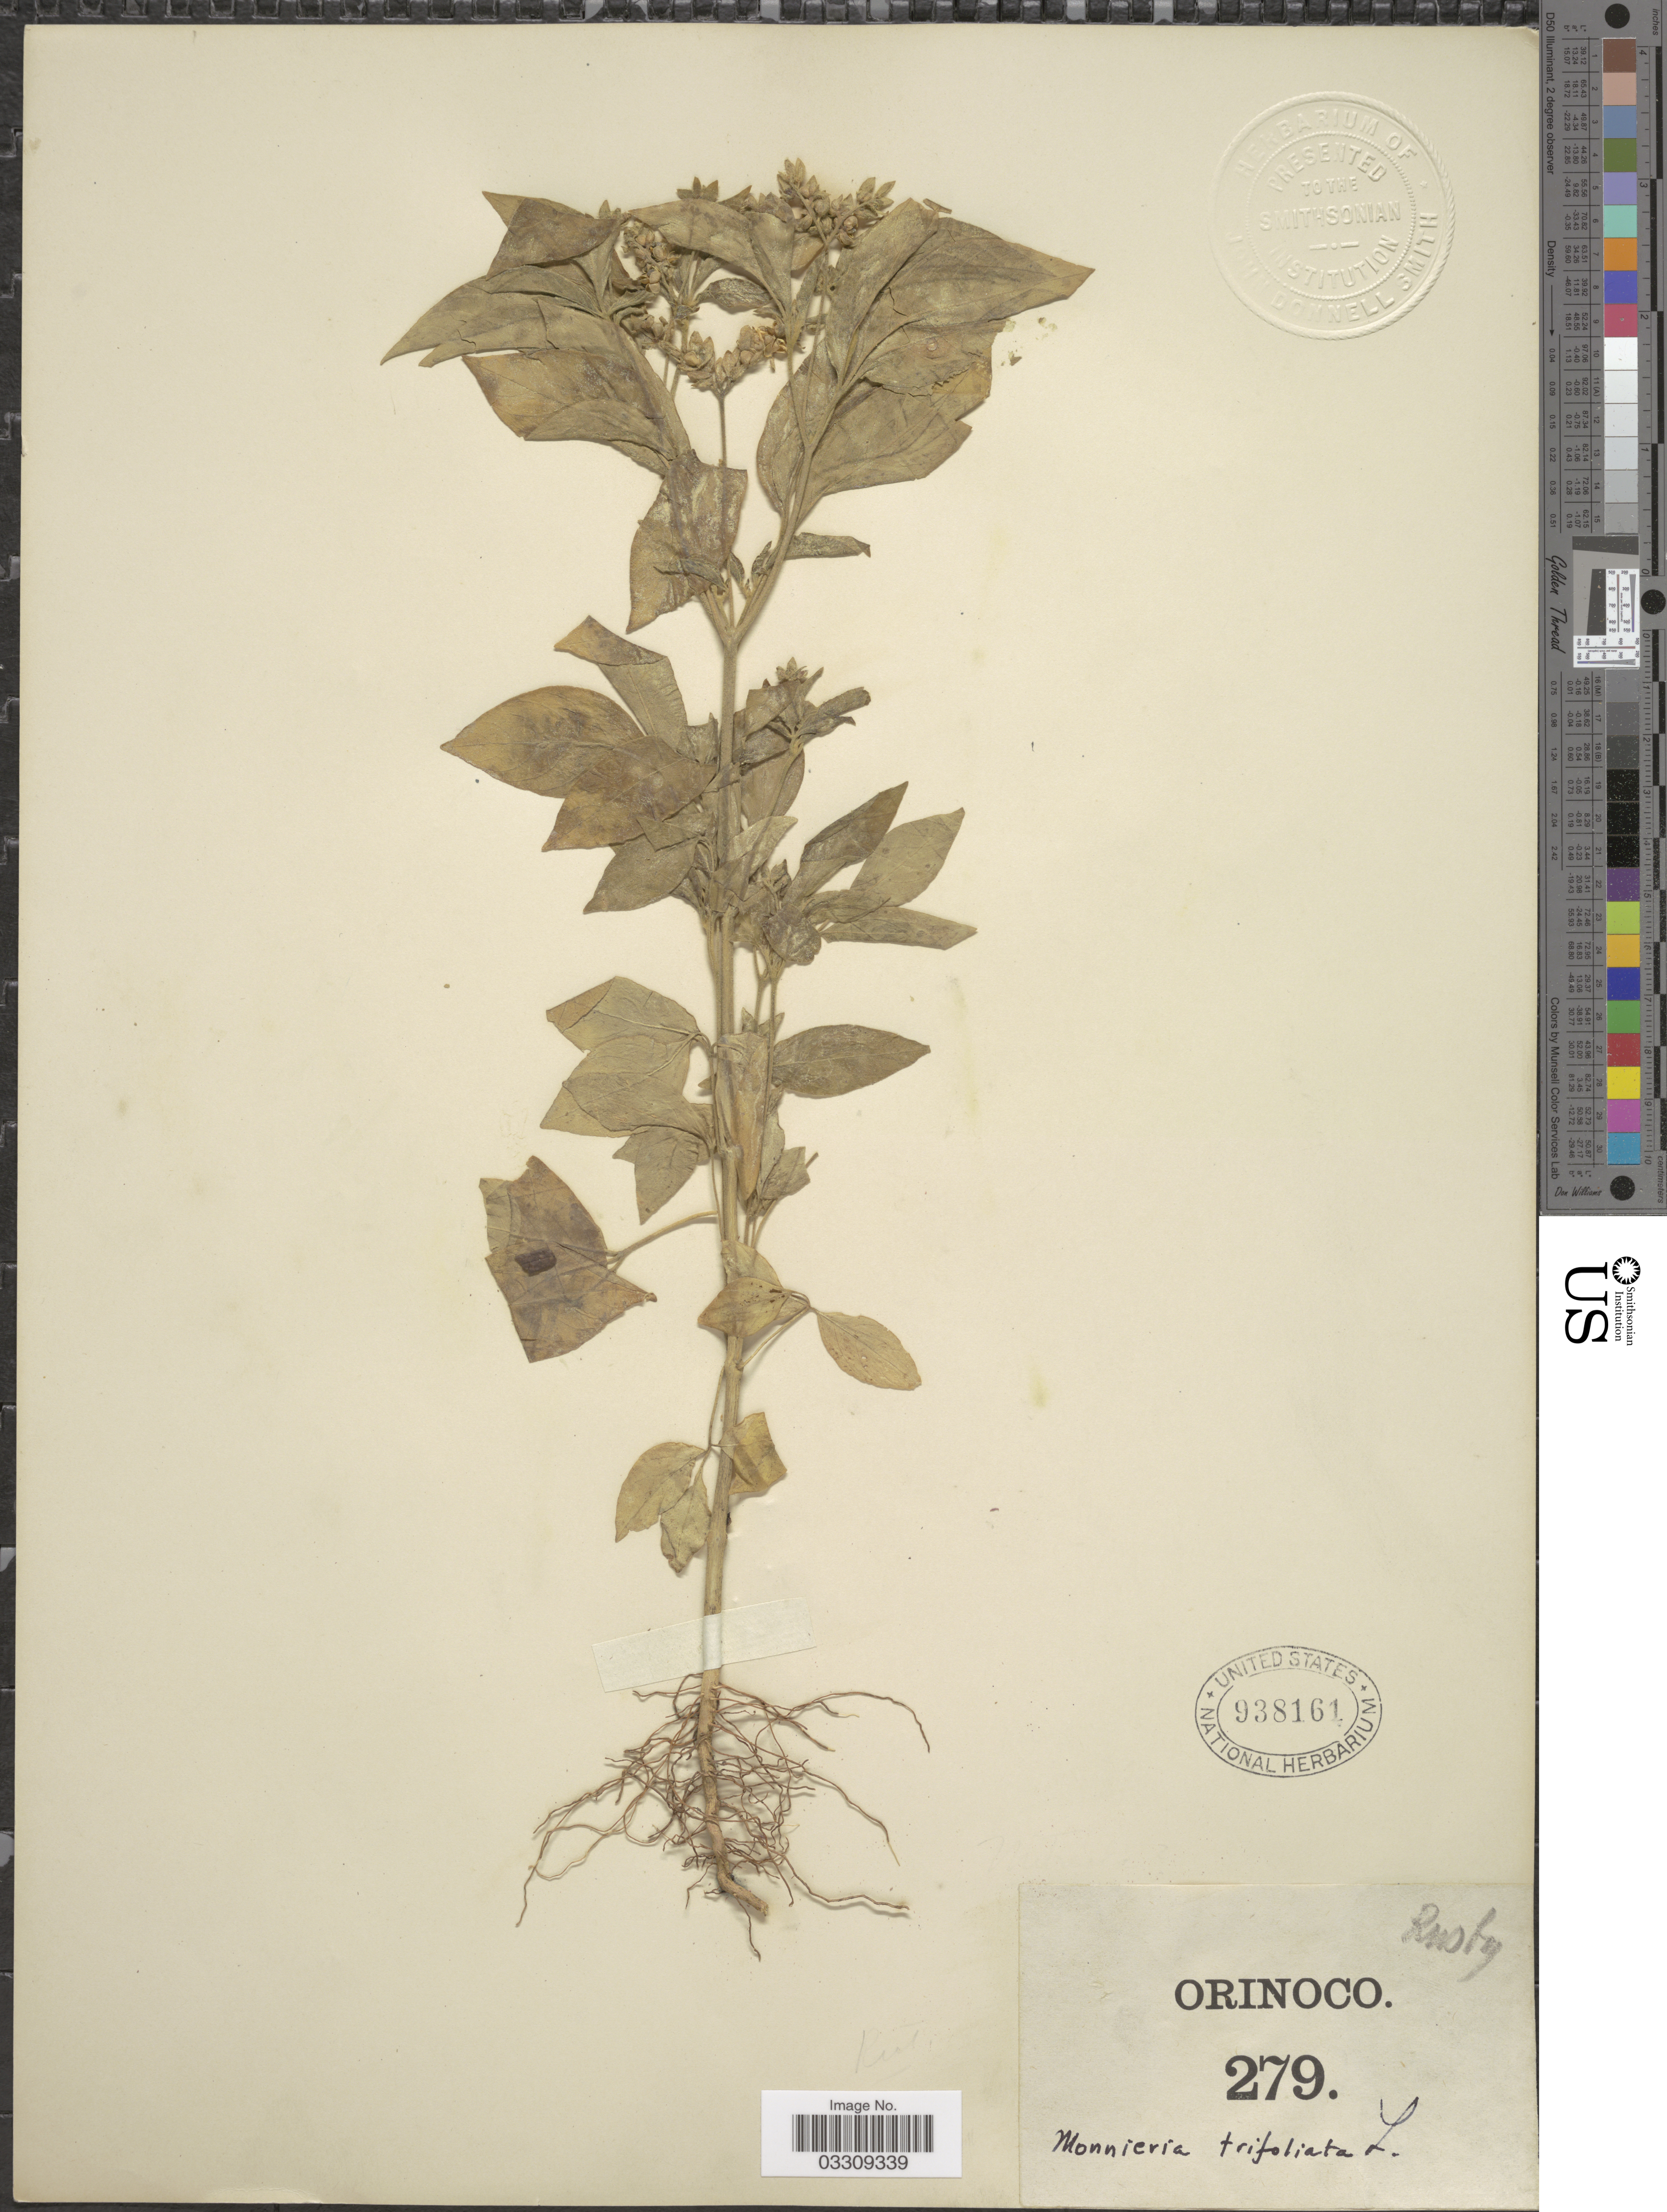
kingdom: Plantae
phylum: Tracheophyta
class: Magnoliopsida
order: Sapindales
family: Rutaceae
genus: Ertela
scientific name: Ertela trifolia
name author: (L.) Kuntze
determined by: Strong, Mark T., (BOT), Smithsonian Institution - National Museum of Natural History (UNITED STATES)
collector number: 279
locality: Orinoco.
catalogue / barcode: US 938161